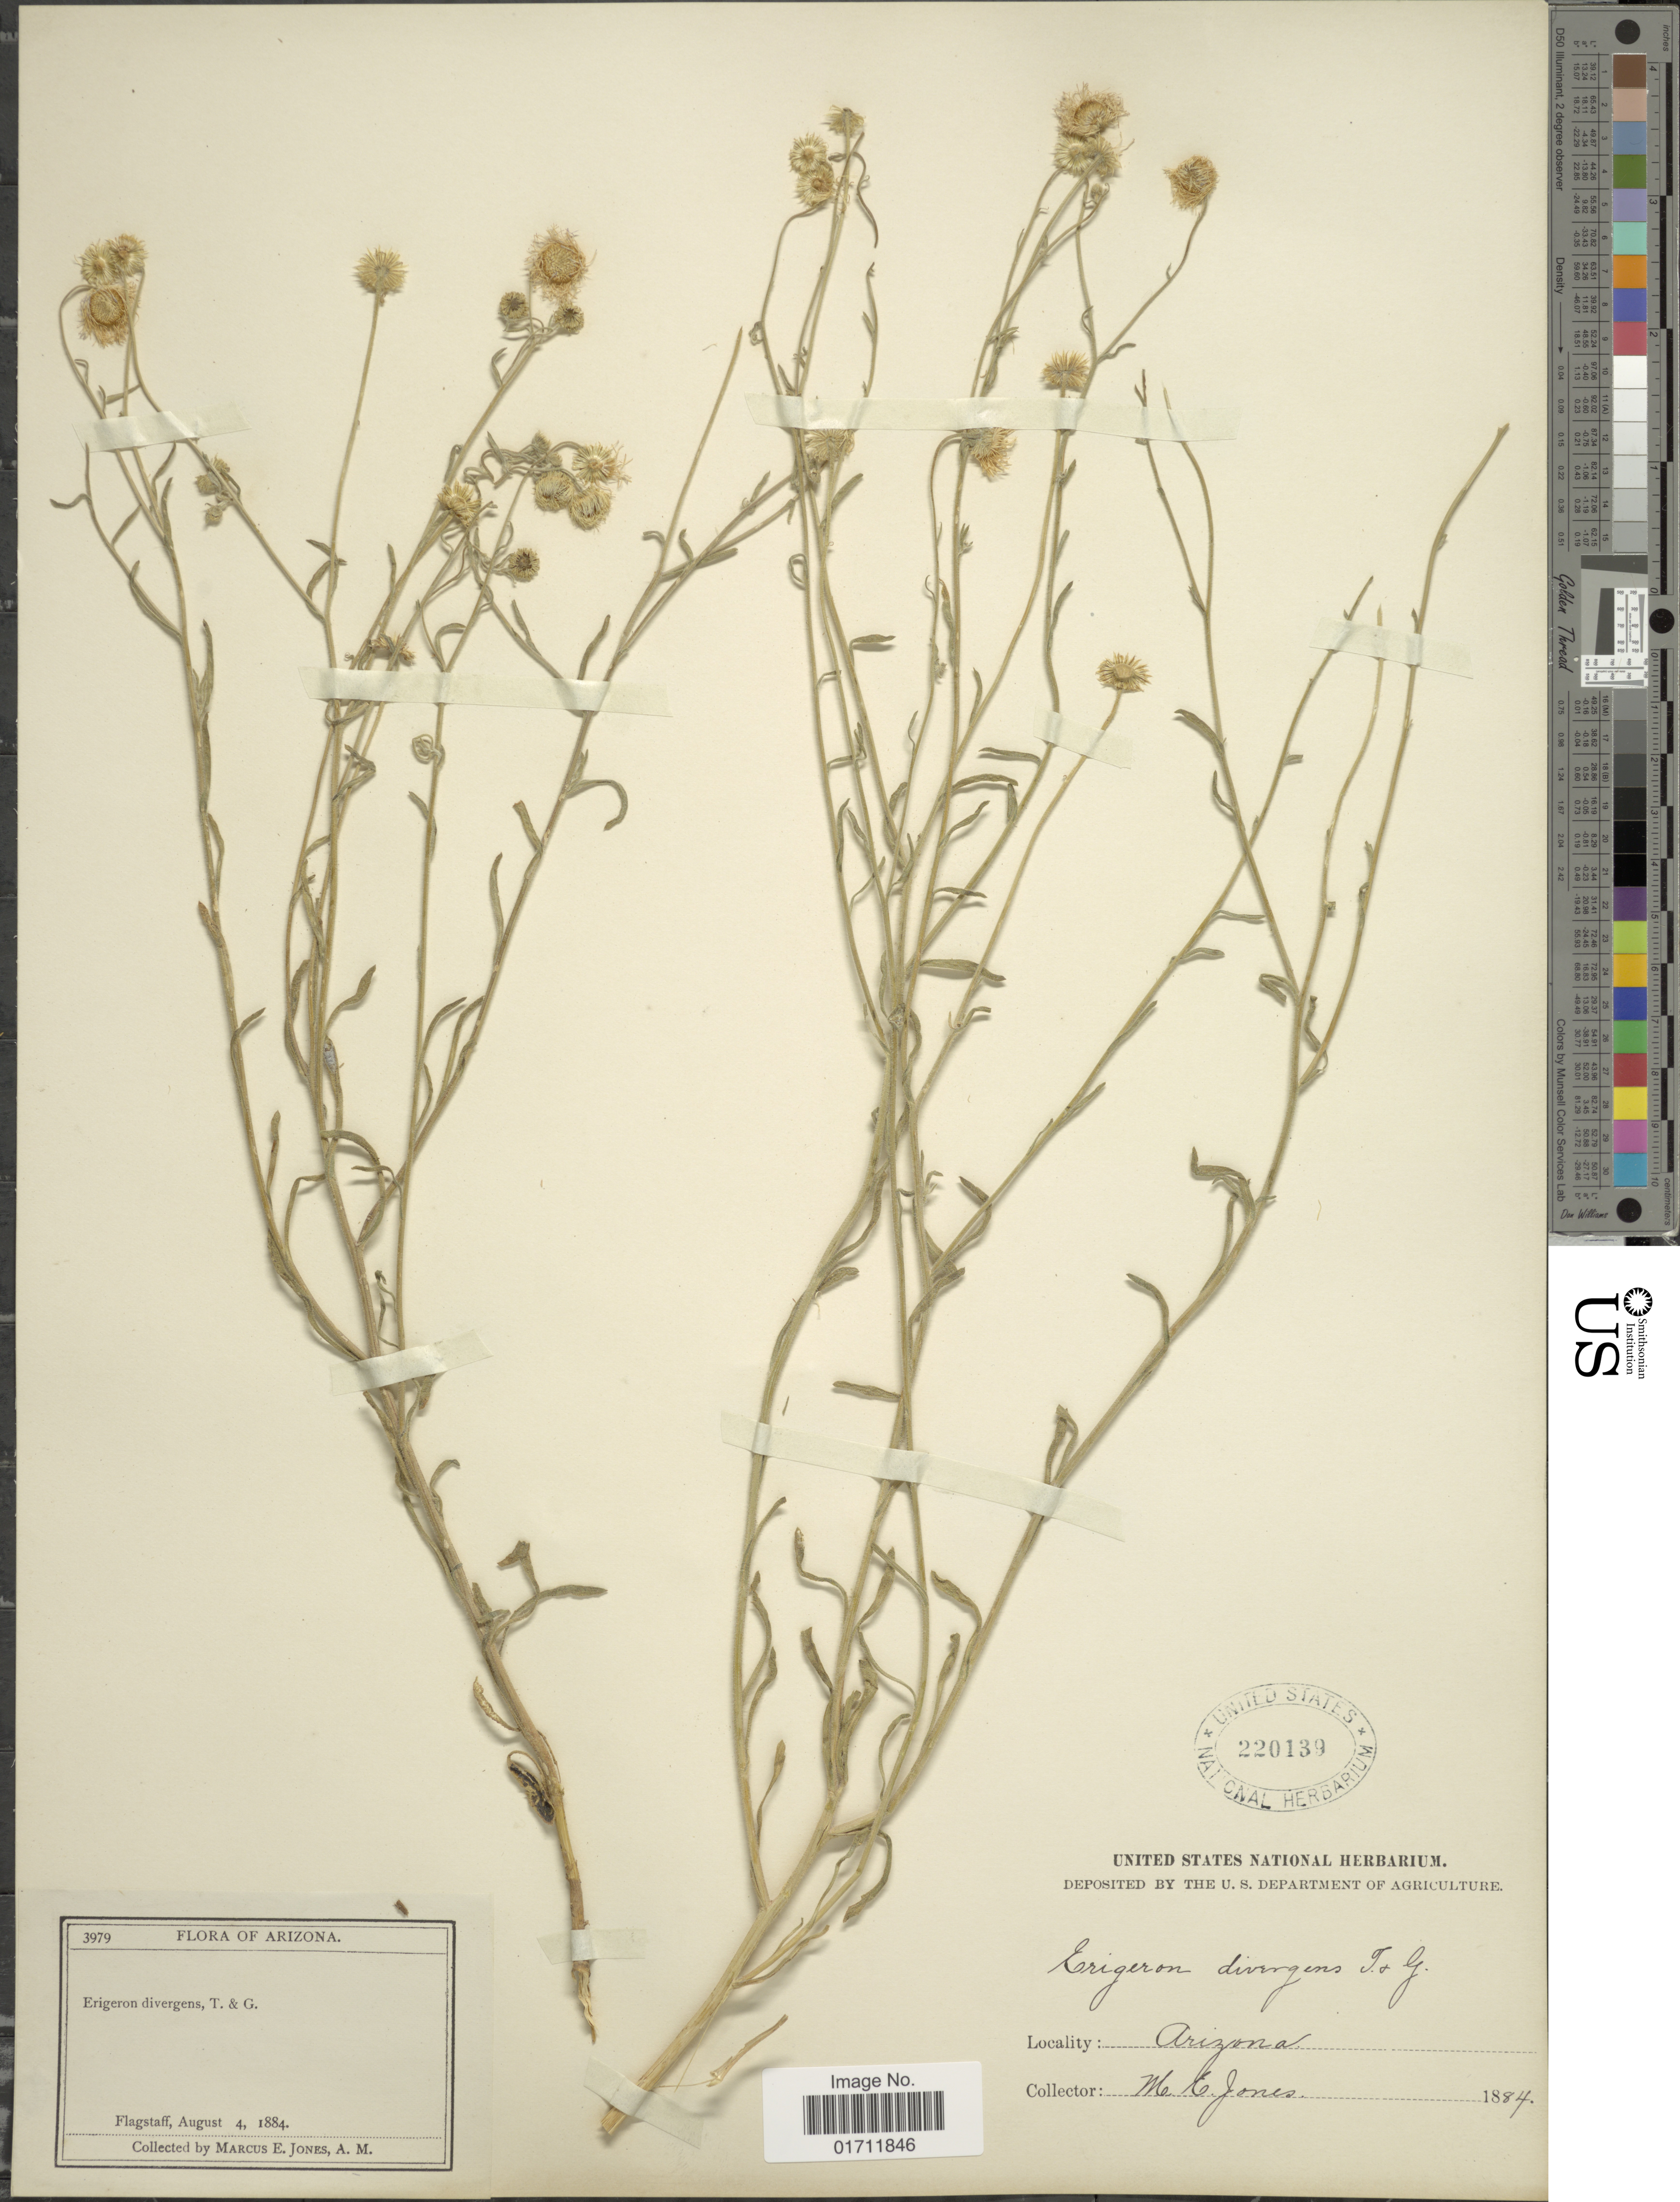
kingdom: Plantae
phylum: Tracheophyta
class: Magnoliopsida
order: Asterales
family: Asteraceae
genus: Erigeron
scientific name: Erigeron divergens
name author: Torr. & A. Gray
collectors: M. E. Jones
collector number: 3979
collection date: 1884-08-04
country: United States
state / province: Arizona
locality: Flagstaff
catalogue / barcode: US 220139